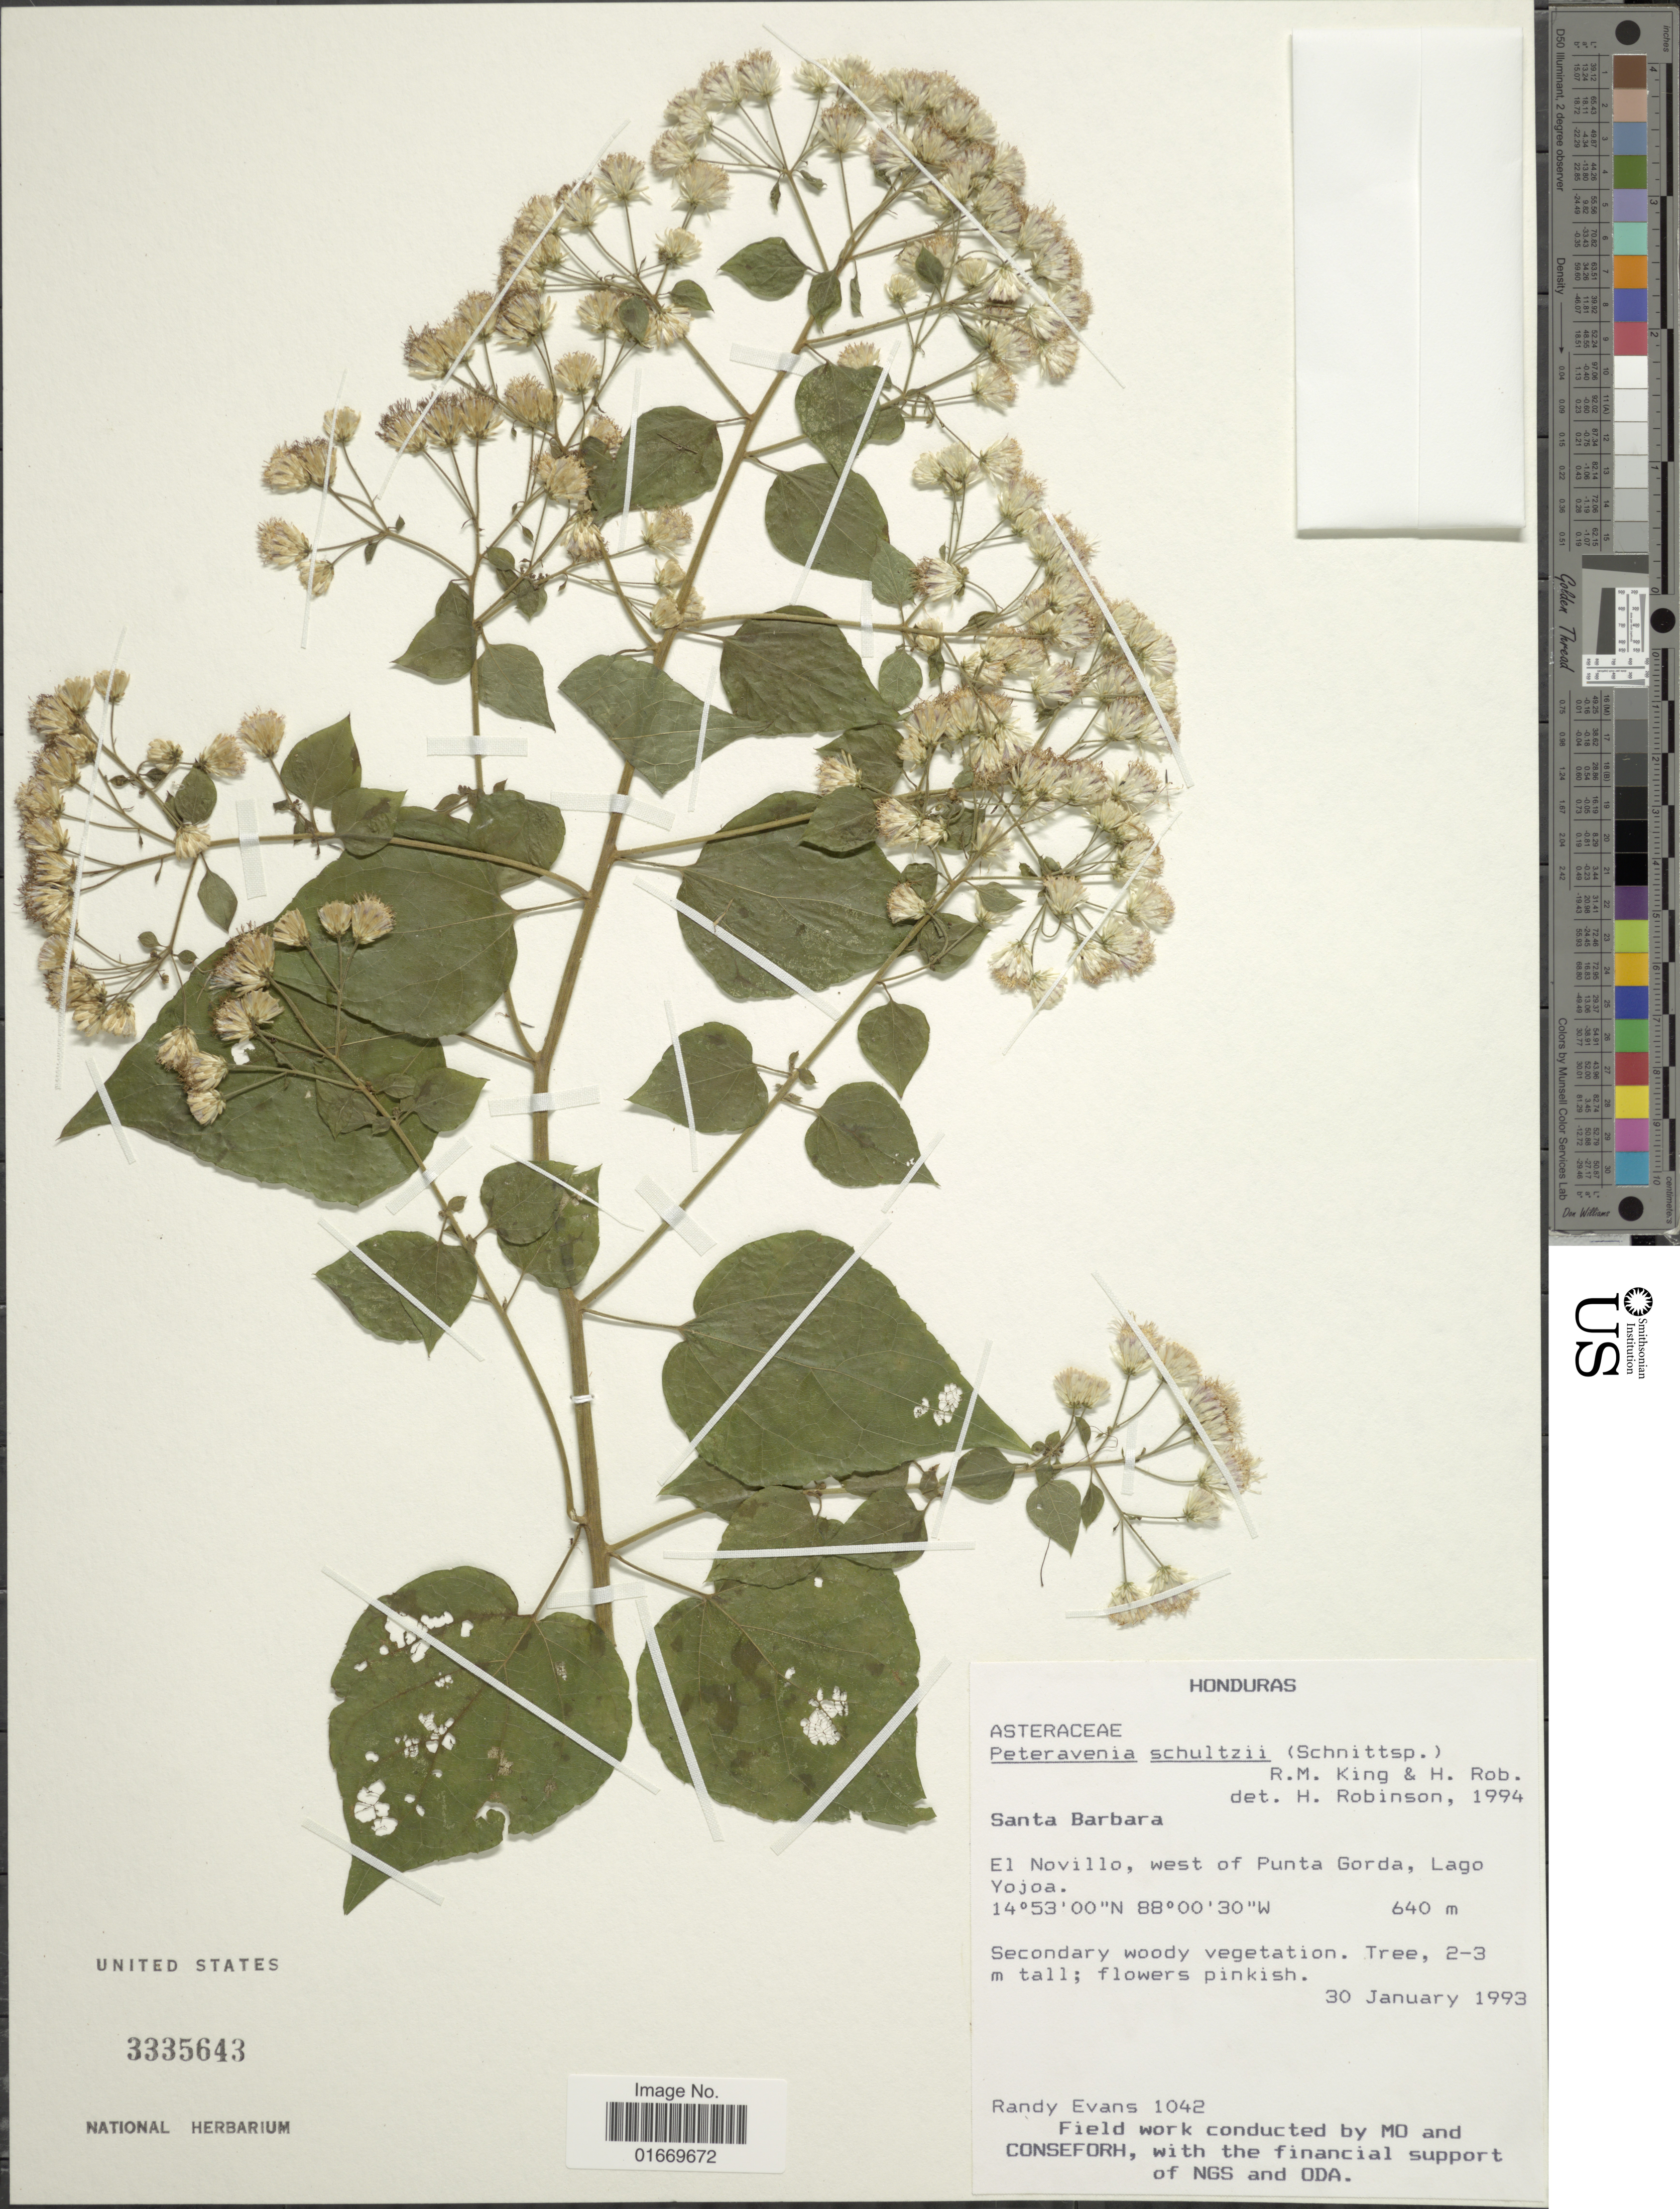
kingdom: Plantae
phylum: Tracheophyta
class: Magnoliopsida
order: Asterales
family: Asteraceae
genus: Peteravenia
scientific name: Peteravenia schultzii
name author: (Schnittsp.) R.M. King & H. Rob.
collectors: R. Evans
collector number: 1042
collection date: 1993-01-30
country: Honduras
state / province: Santa Bárbara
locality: Honduras. Santa Barbara. El Novillo, west of Punta Gorda, Lago Yojoa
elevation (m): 640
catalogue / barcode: US 3335643